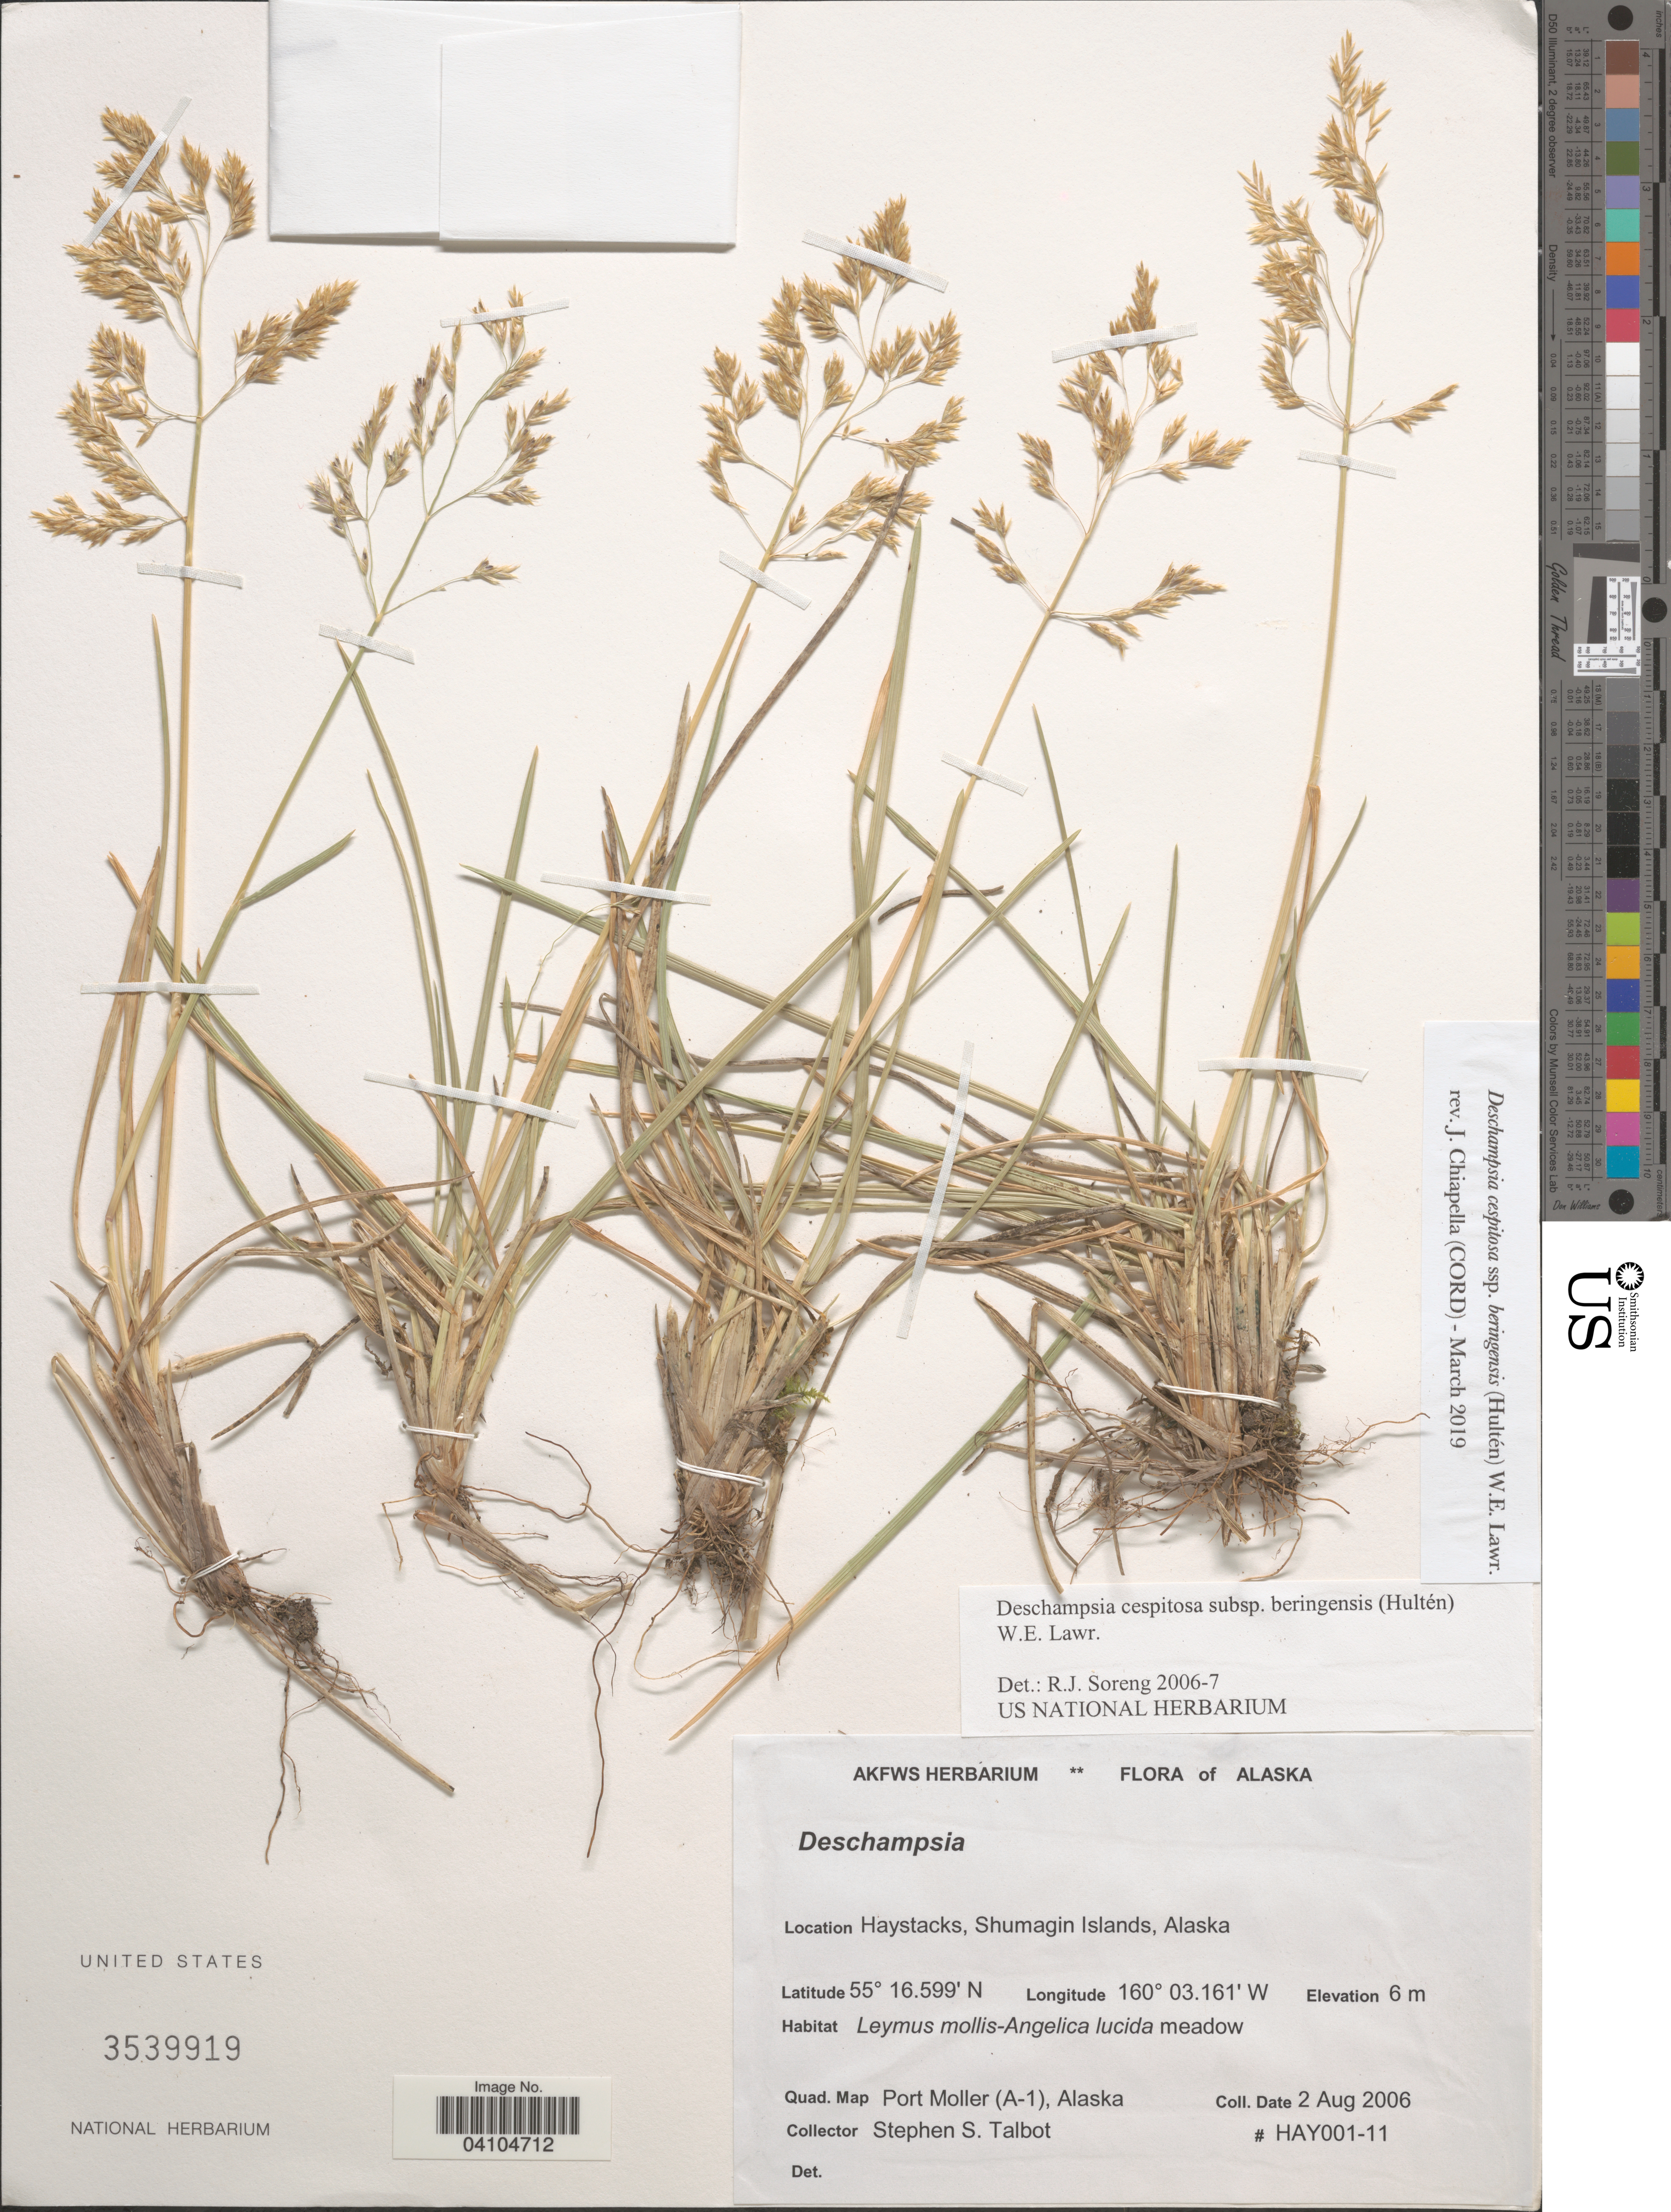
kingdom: Plantae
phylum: Tracheophyta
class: Liliopsida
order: Poales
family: Poaceae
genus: Deschampsia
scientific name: Deschampsia cespitosa subsp. beringensis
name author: (Hultén) Lawrence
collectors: S. S. Talbot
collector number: HAY001-11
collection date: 2006-08-02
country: United States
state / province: Alaska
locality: Haystacks, Shumagin Islands. Quad. Map Port Moller (A-1).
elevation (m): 6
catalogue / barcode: US 3539919